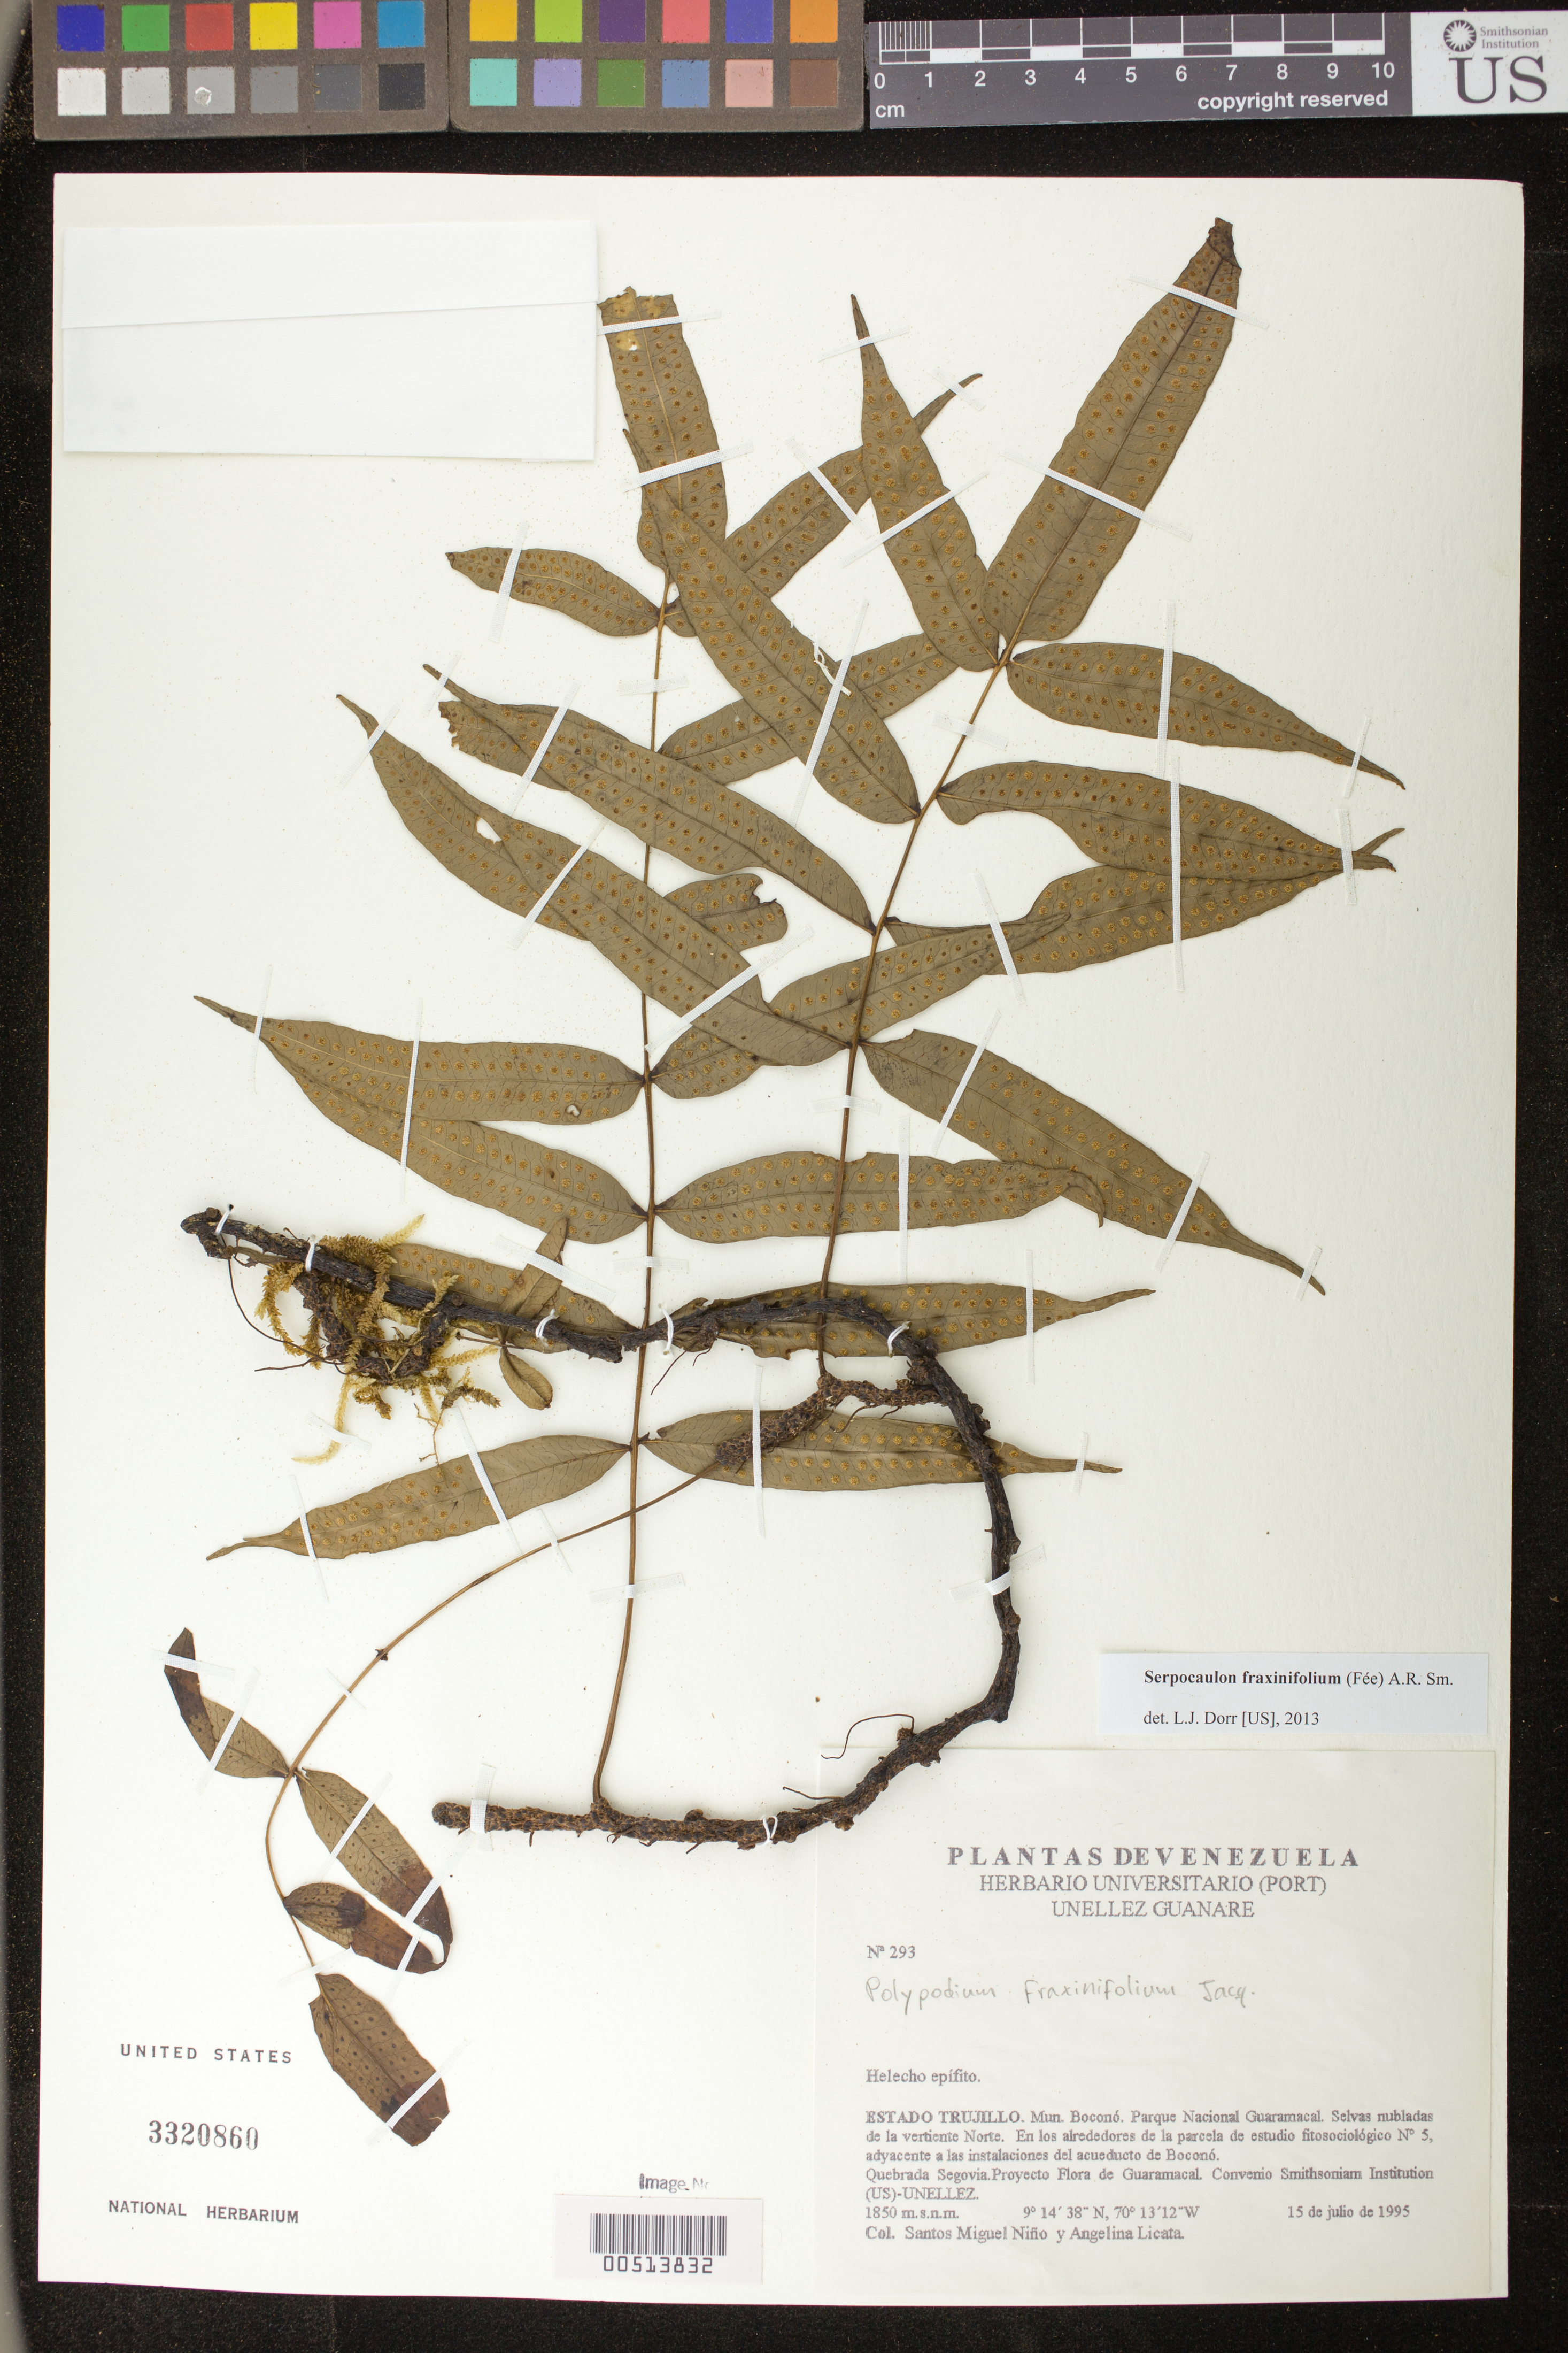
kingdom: Plantae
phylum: Tracheophyta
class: Polypodiopsida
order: Polypodiales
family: Polypodiaceae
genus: Serpocaulon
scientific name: Serpocaulon fraxinifolium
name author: (Jacq.) A.R. Sm.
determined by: Dorr, L. J., (BOT), Smithsonian Institution - National Museum of Natural History (UNITED STATES)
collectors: S. M. Niño & A. Licata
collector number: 293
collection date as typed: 15 Jul 1995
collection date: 1995-07-15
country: Venezuela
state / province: Trujillo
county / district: Boconó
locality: Parque Nacional Guaramacal, vertiente N, adyacente a las instalaciones del acueducto de Boconó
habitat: Selvas nubladas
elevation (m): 1850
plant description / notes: PORT, US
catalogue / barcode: US 3320860